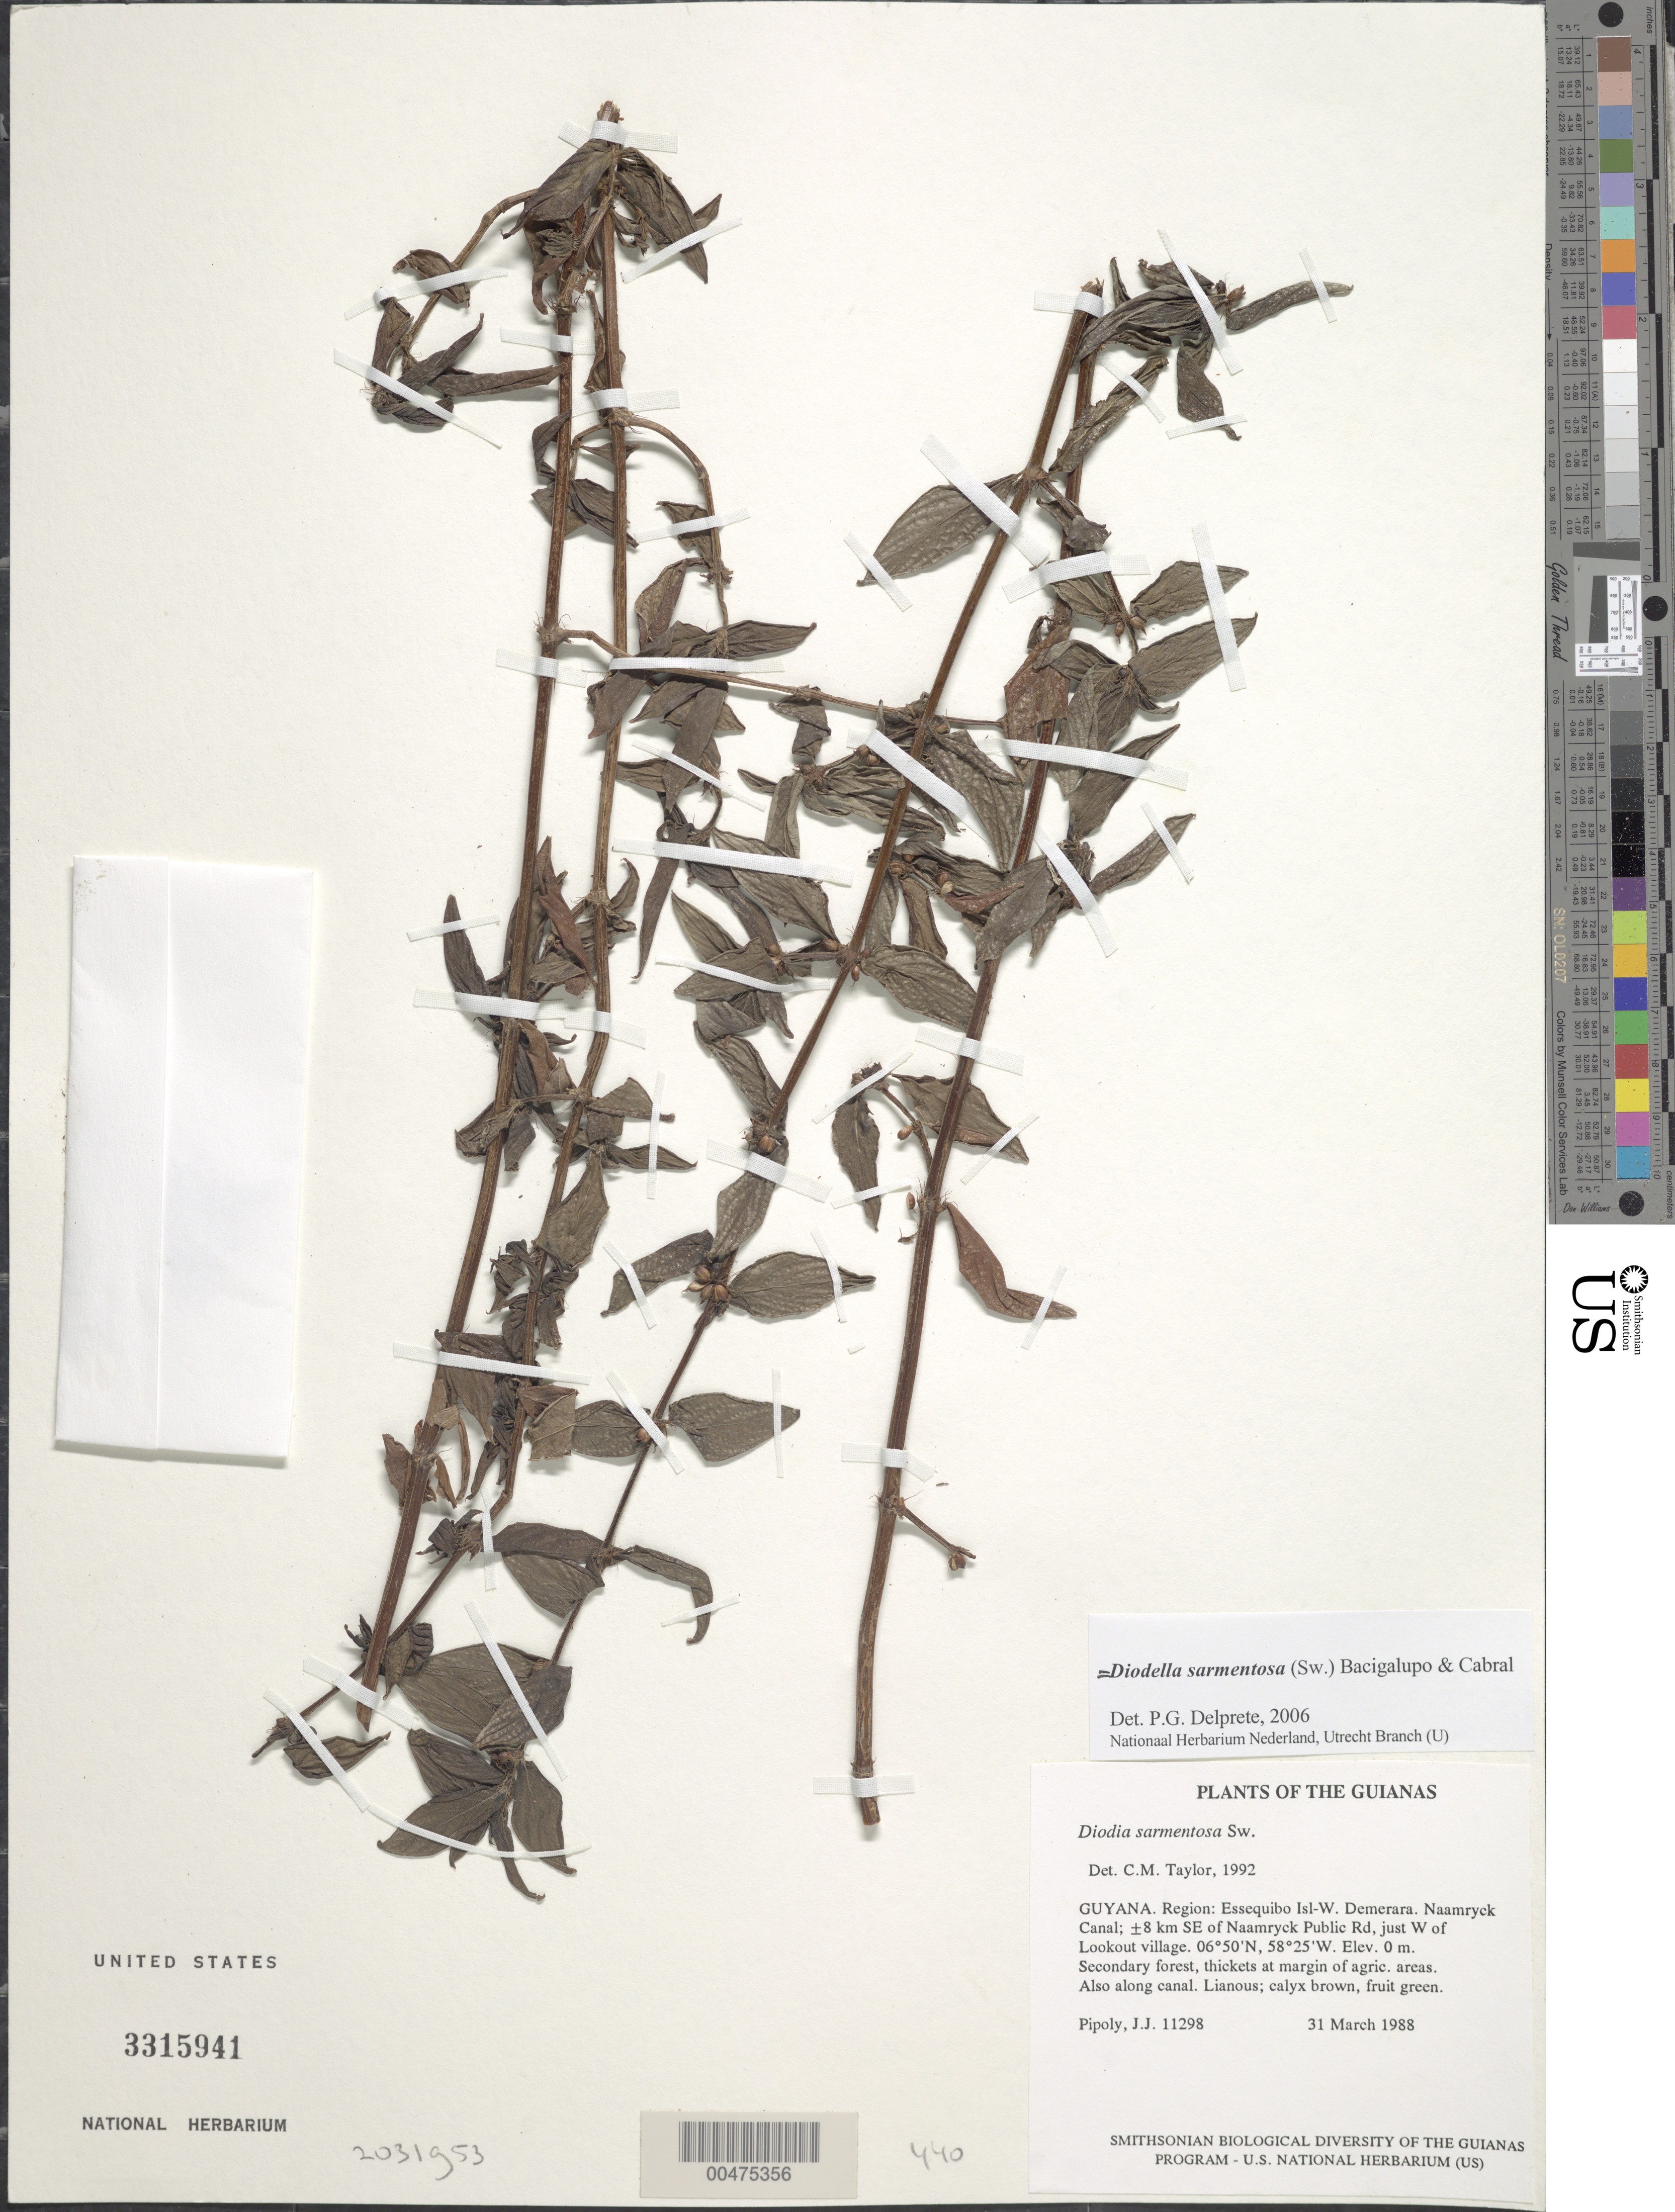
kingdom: Plantae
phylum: Tracheophyta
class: Magnoliopsida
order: Gentianales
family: Rubiaceae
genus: Diodella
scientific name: Diodella sarmentosa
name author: (Sw.) Bacigalupo & E.L. Cabral ex Borhidi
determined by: Delprete, P. G., Herb. de Guyane Cay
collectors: J. J. Pipoly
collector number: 11298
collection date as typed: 31 March 1987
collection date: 1987-03-31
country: Guyana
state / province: Essequibo Isl-W. Demerara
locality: Naamryck Canal; ±8 km SE of Naamryck Public Rd, just W of Lookout village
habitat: Secondary forest, thickets at margin of agric. areas. Also along canal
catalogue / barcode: US 3315941